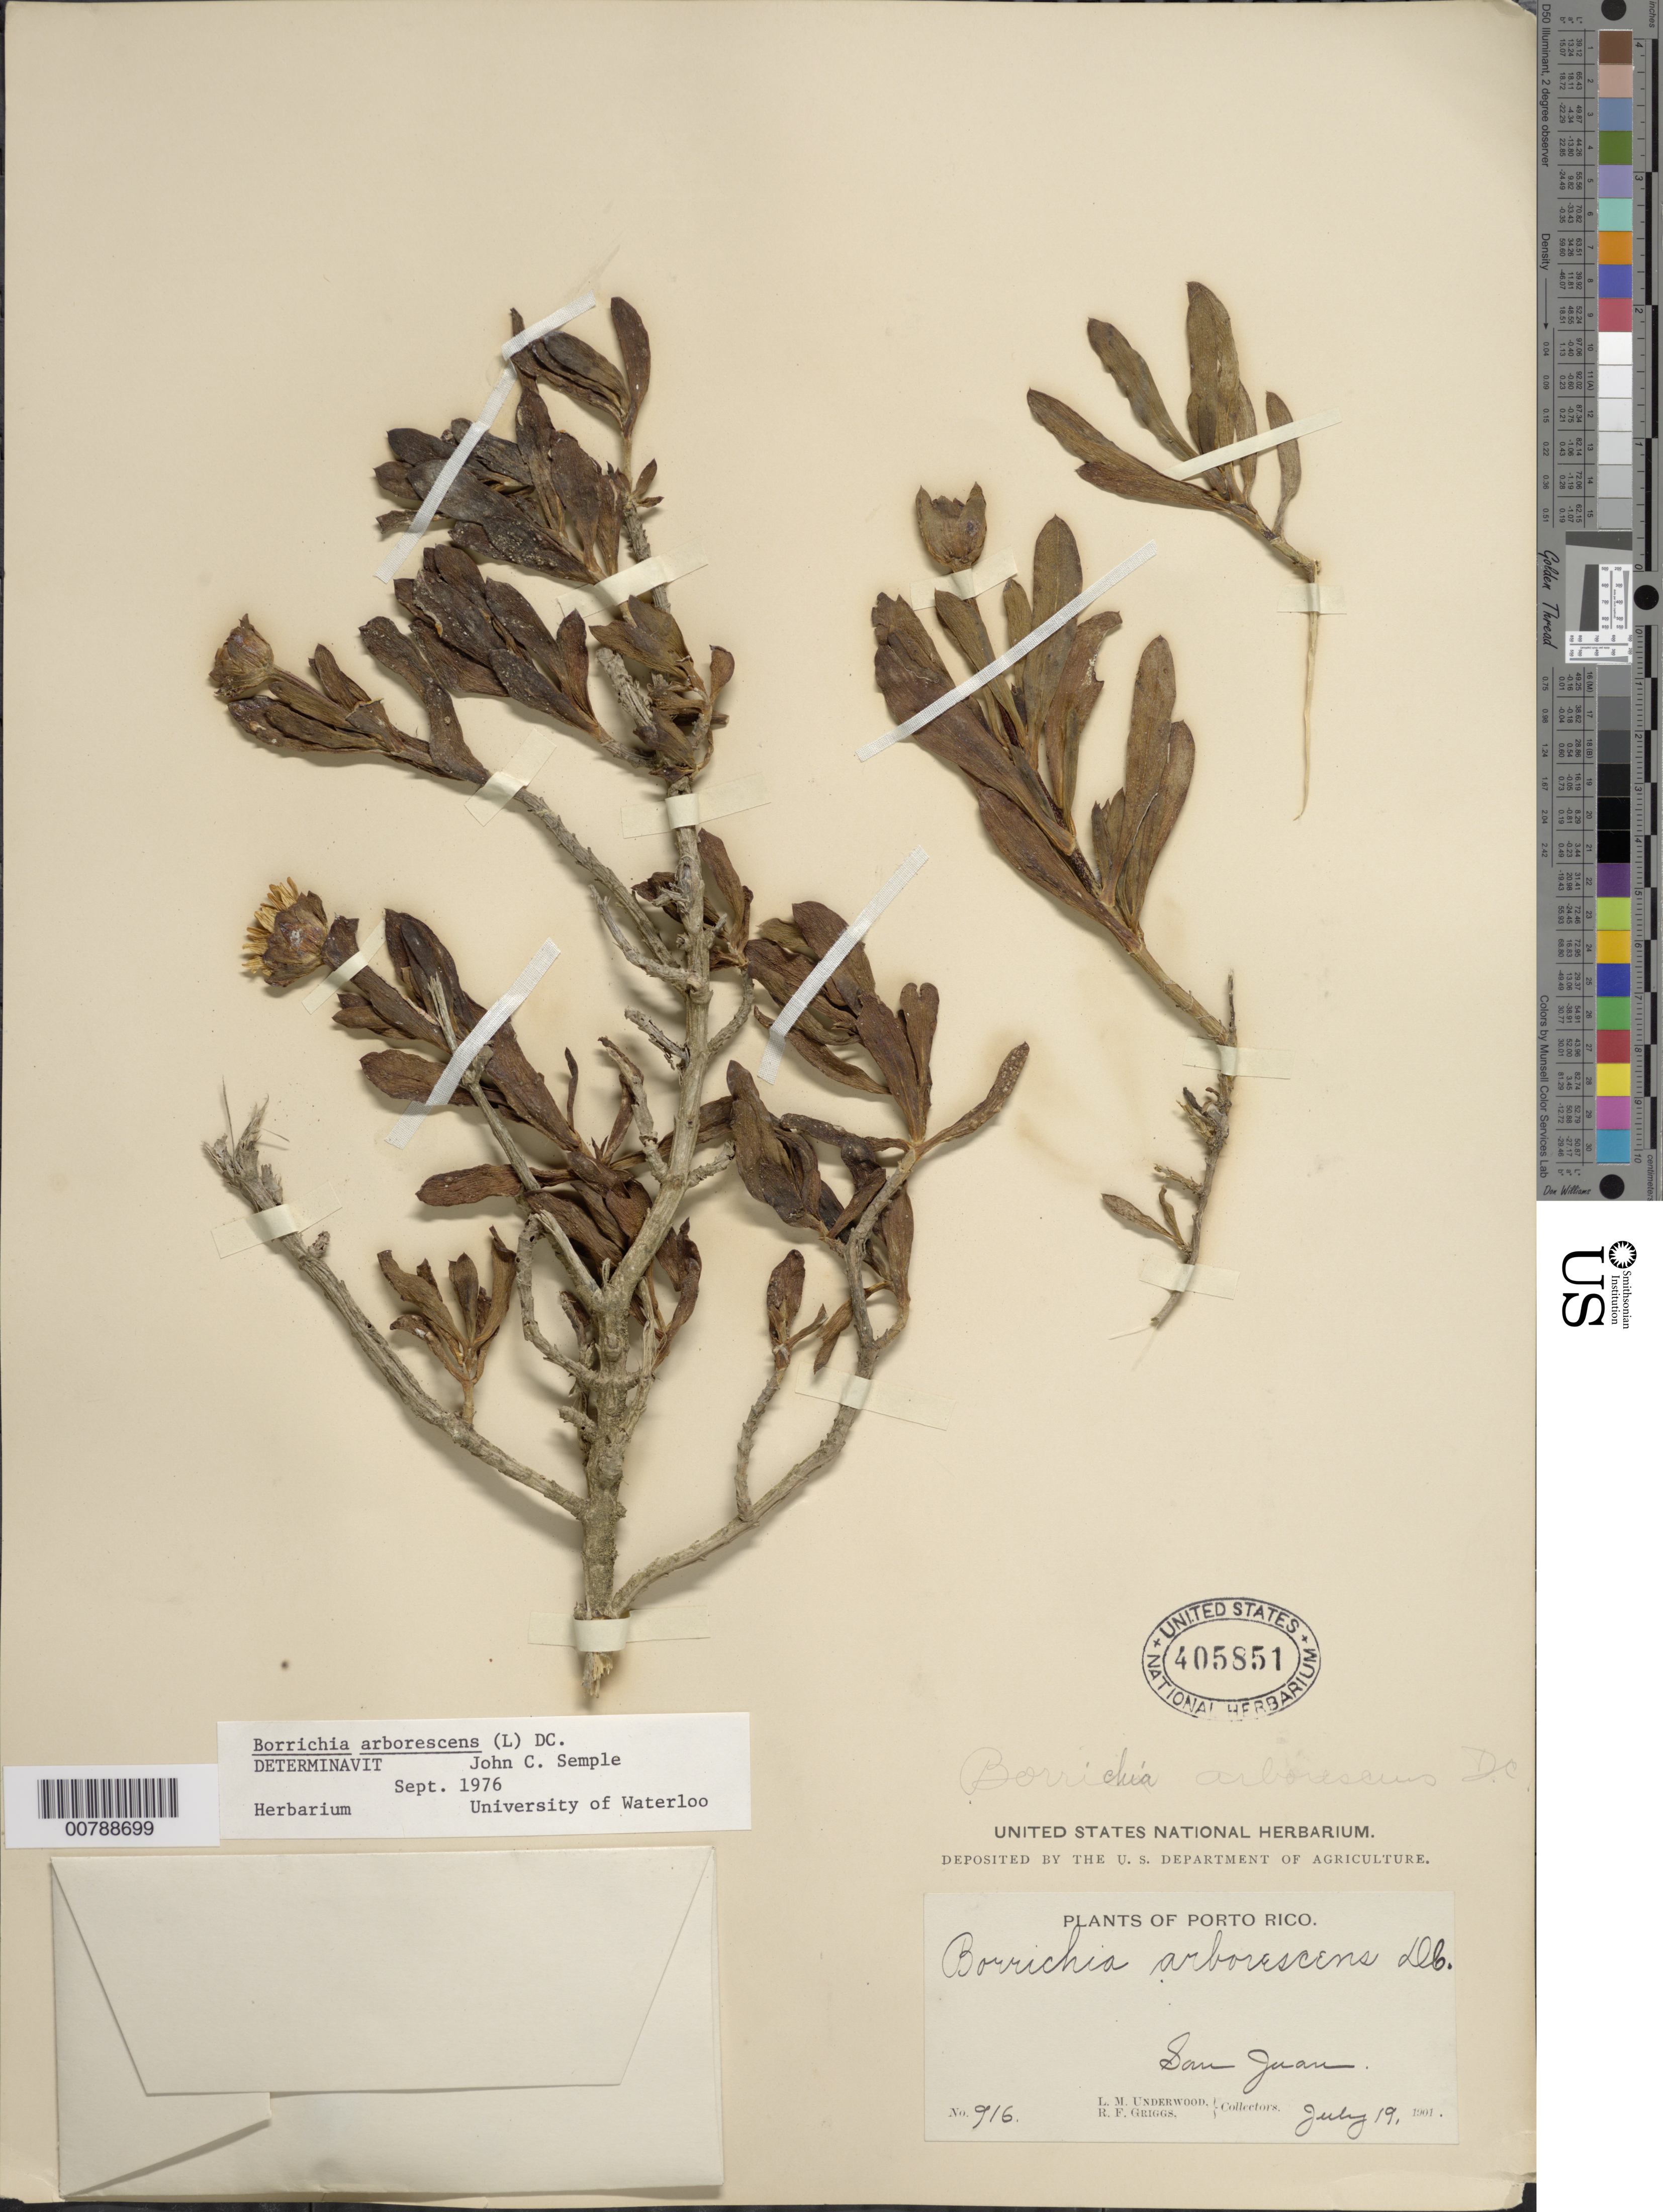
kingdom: Plantae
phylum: Tracheophyta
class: Magnoliopsida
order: Asterales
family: Asteraceae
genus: Borrichia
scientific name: Borrichia arborescens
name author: (L.) DC.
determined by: Semple, J. C.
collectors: L. M. Underwood & R. F. Griggs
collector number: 916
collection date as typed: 19 Jul 1901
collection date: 1901-07-19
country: Puerto Rico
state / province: San Juan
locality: San Juan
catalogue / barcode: US 405851